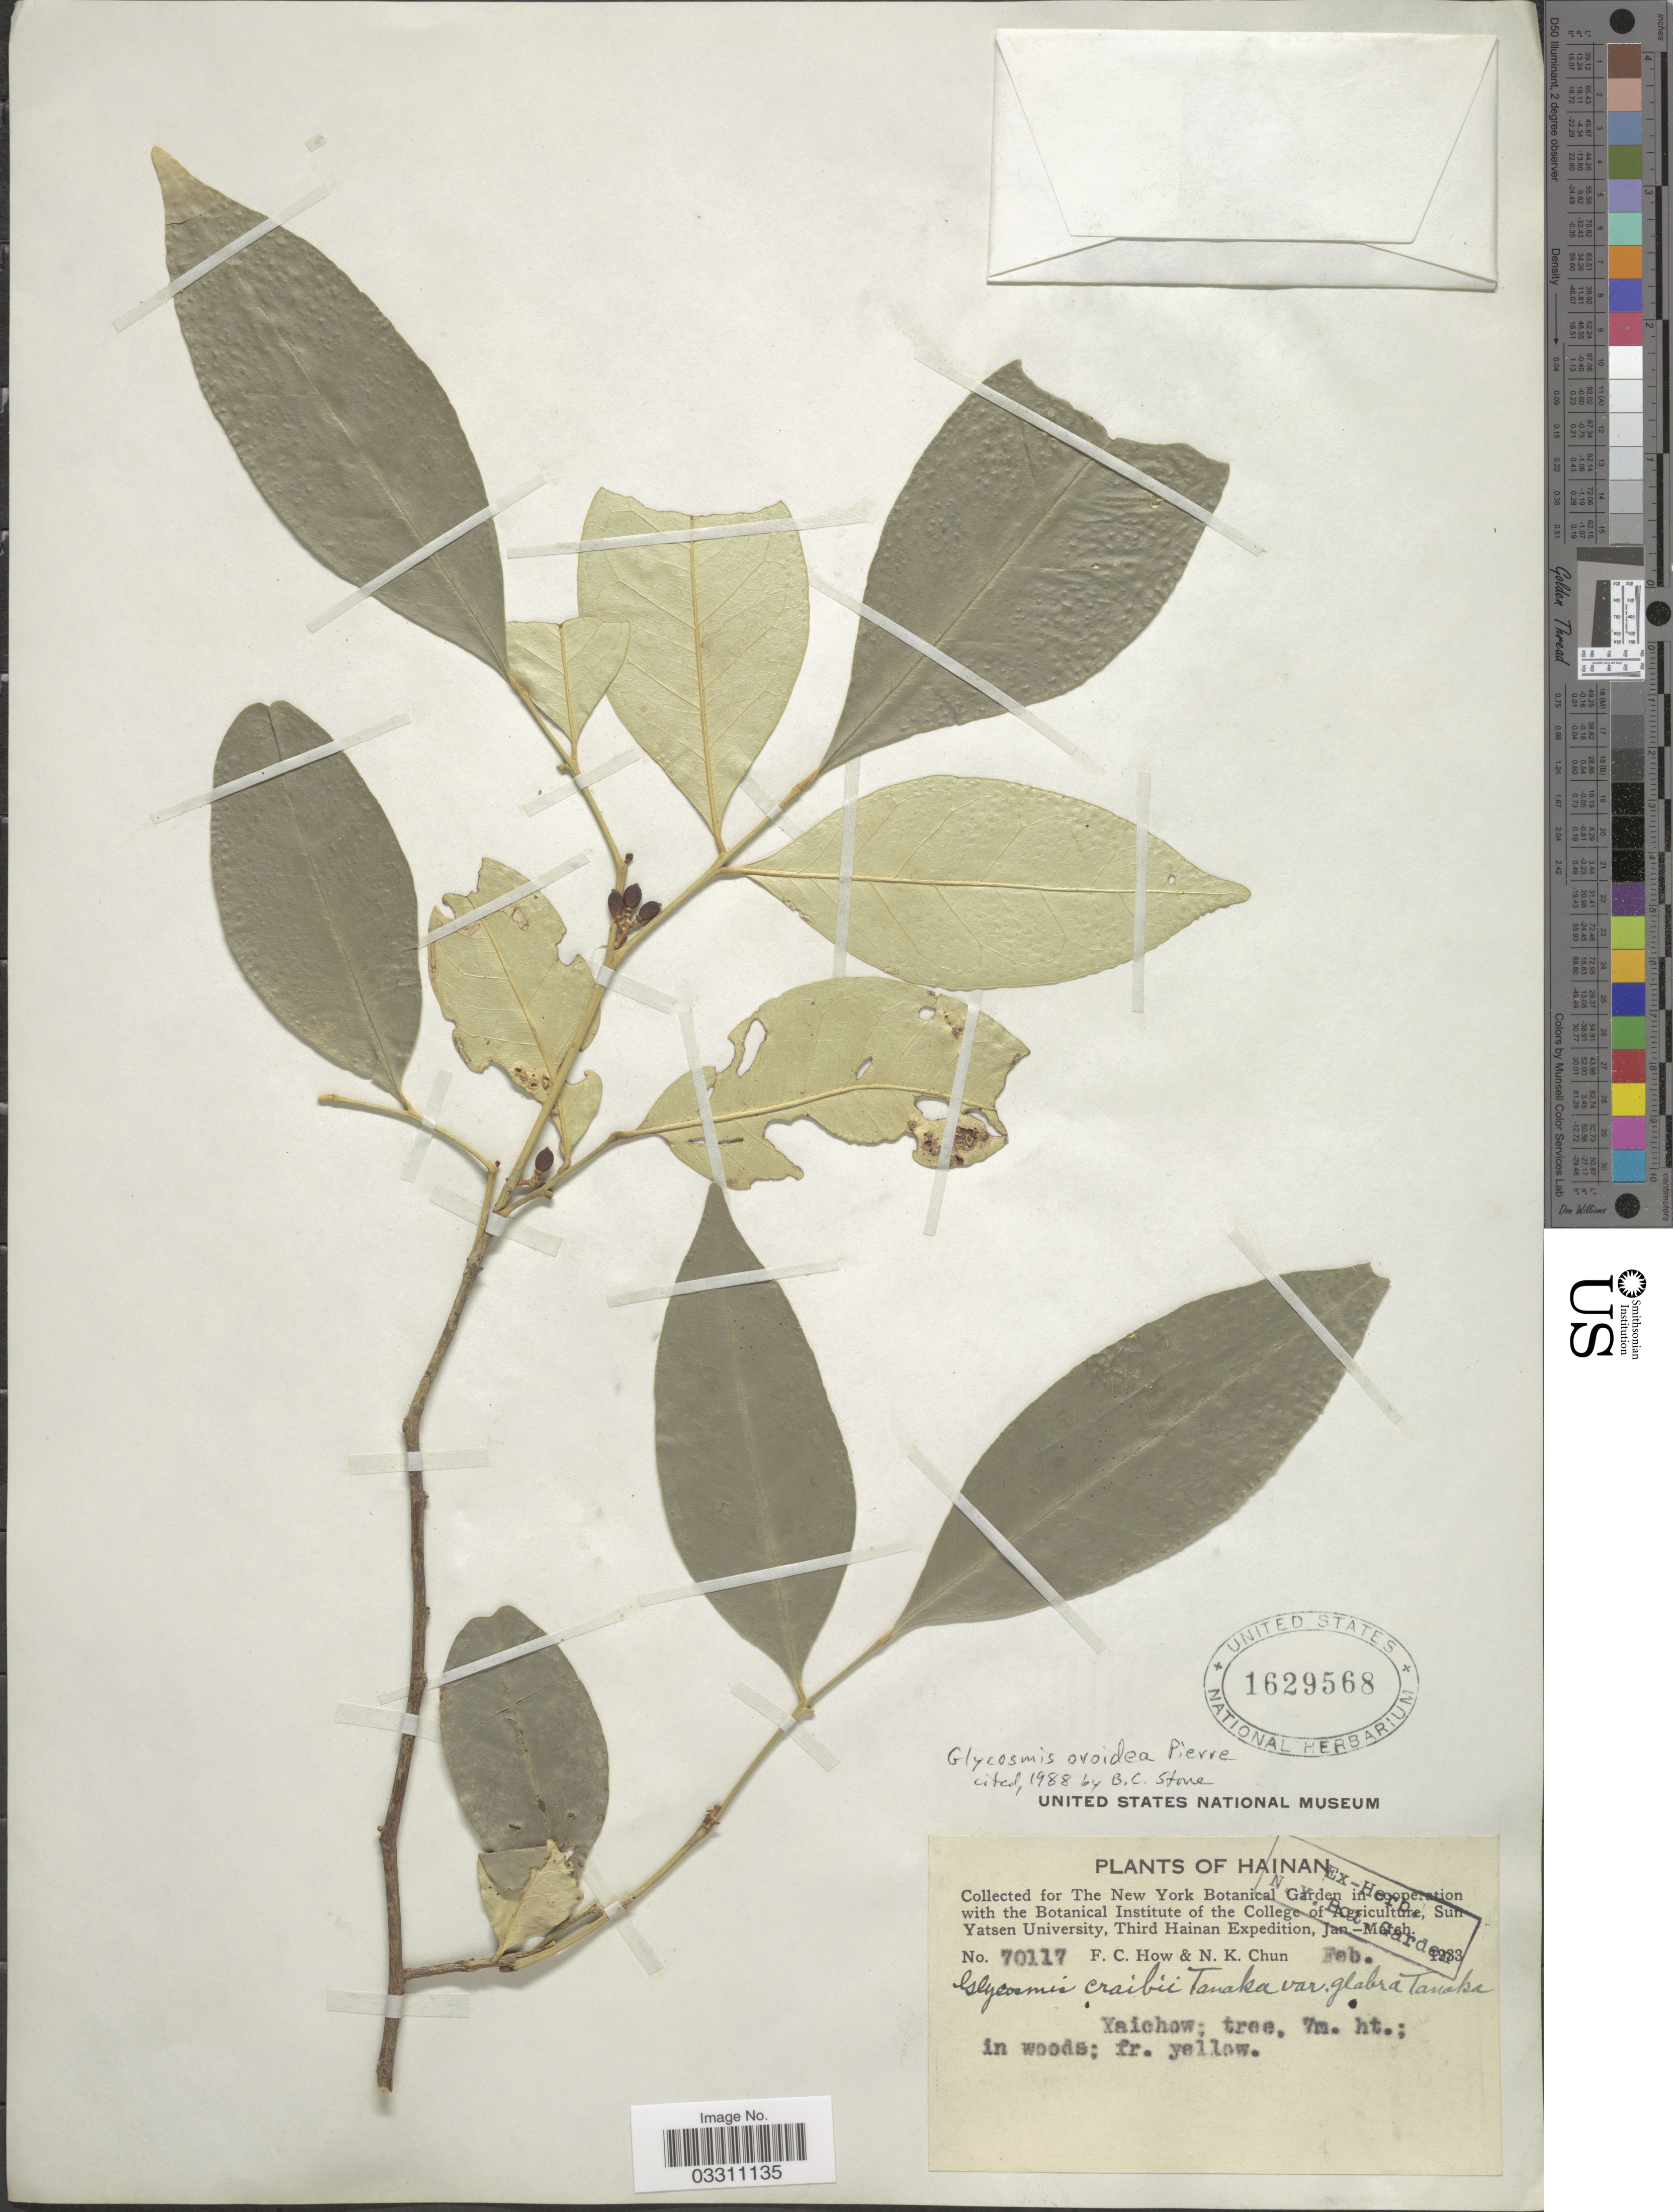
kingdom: Plantae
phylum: Tracheophyta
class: Magnoliopsida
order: Sapindales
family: Rutaceae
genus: Glycosmis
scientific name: Glycosmis ovoidea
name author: Pierre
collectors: F. C. How & N. K. Chun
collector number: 70117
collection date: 1933-02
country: China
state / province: Hainan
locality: Yaichow.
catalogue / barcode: US 1629568